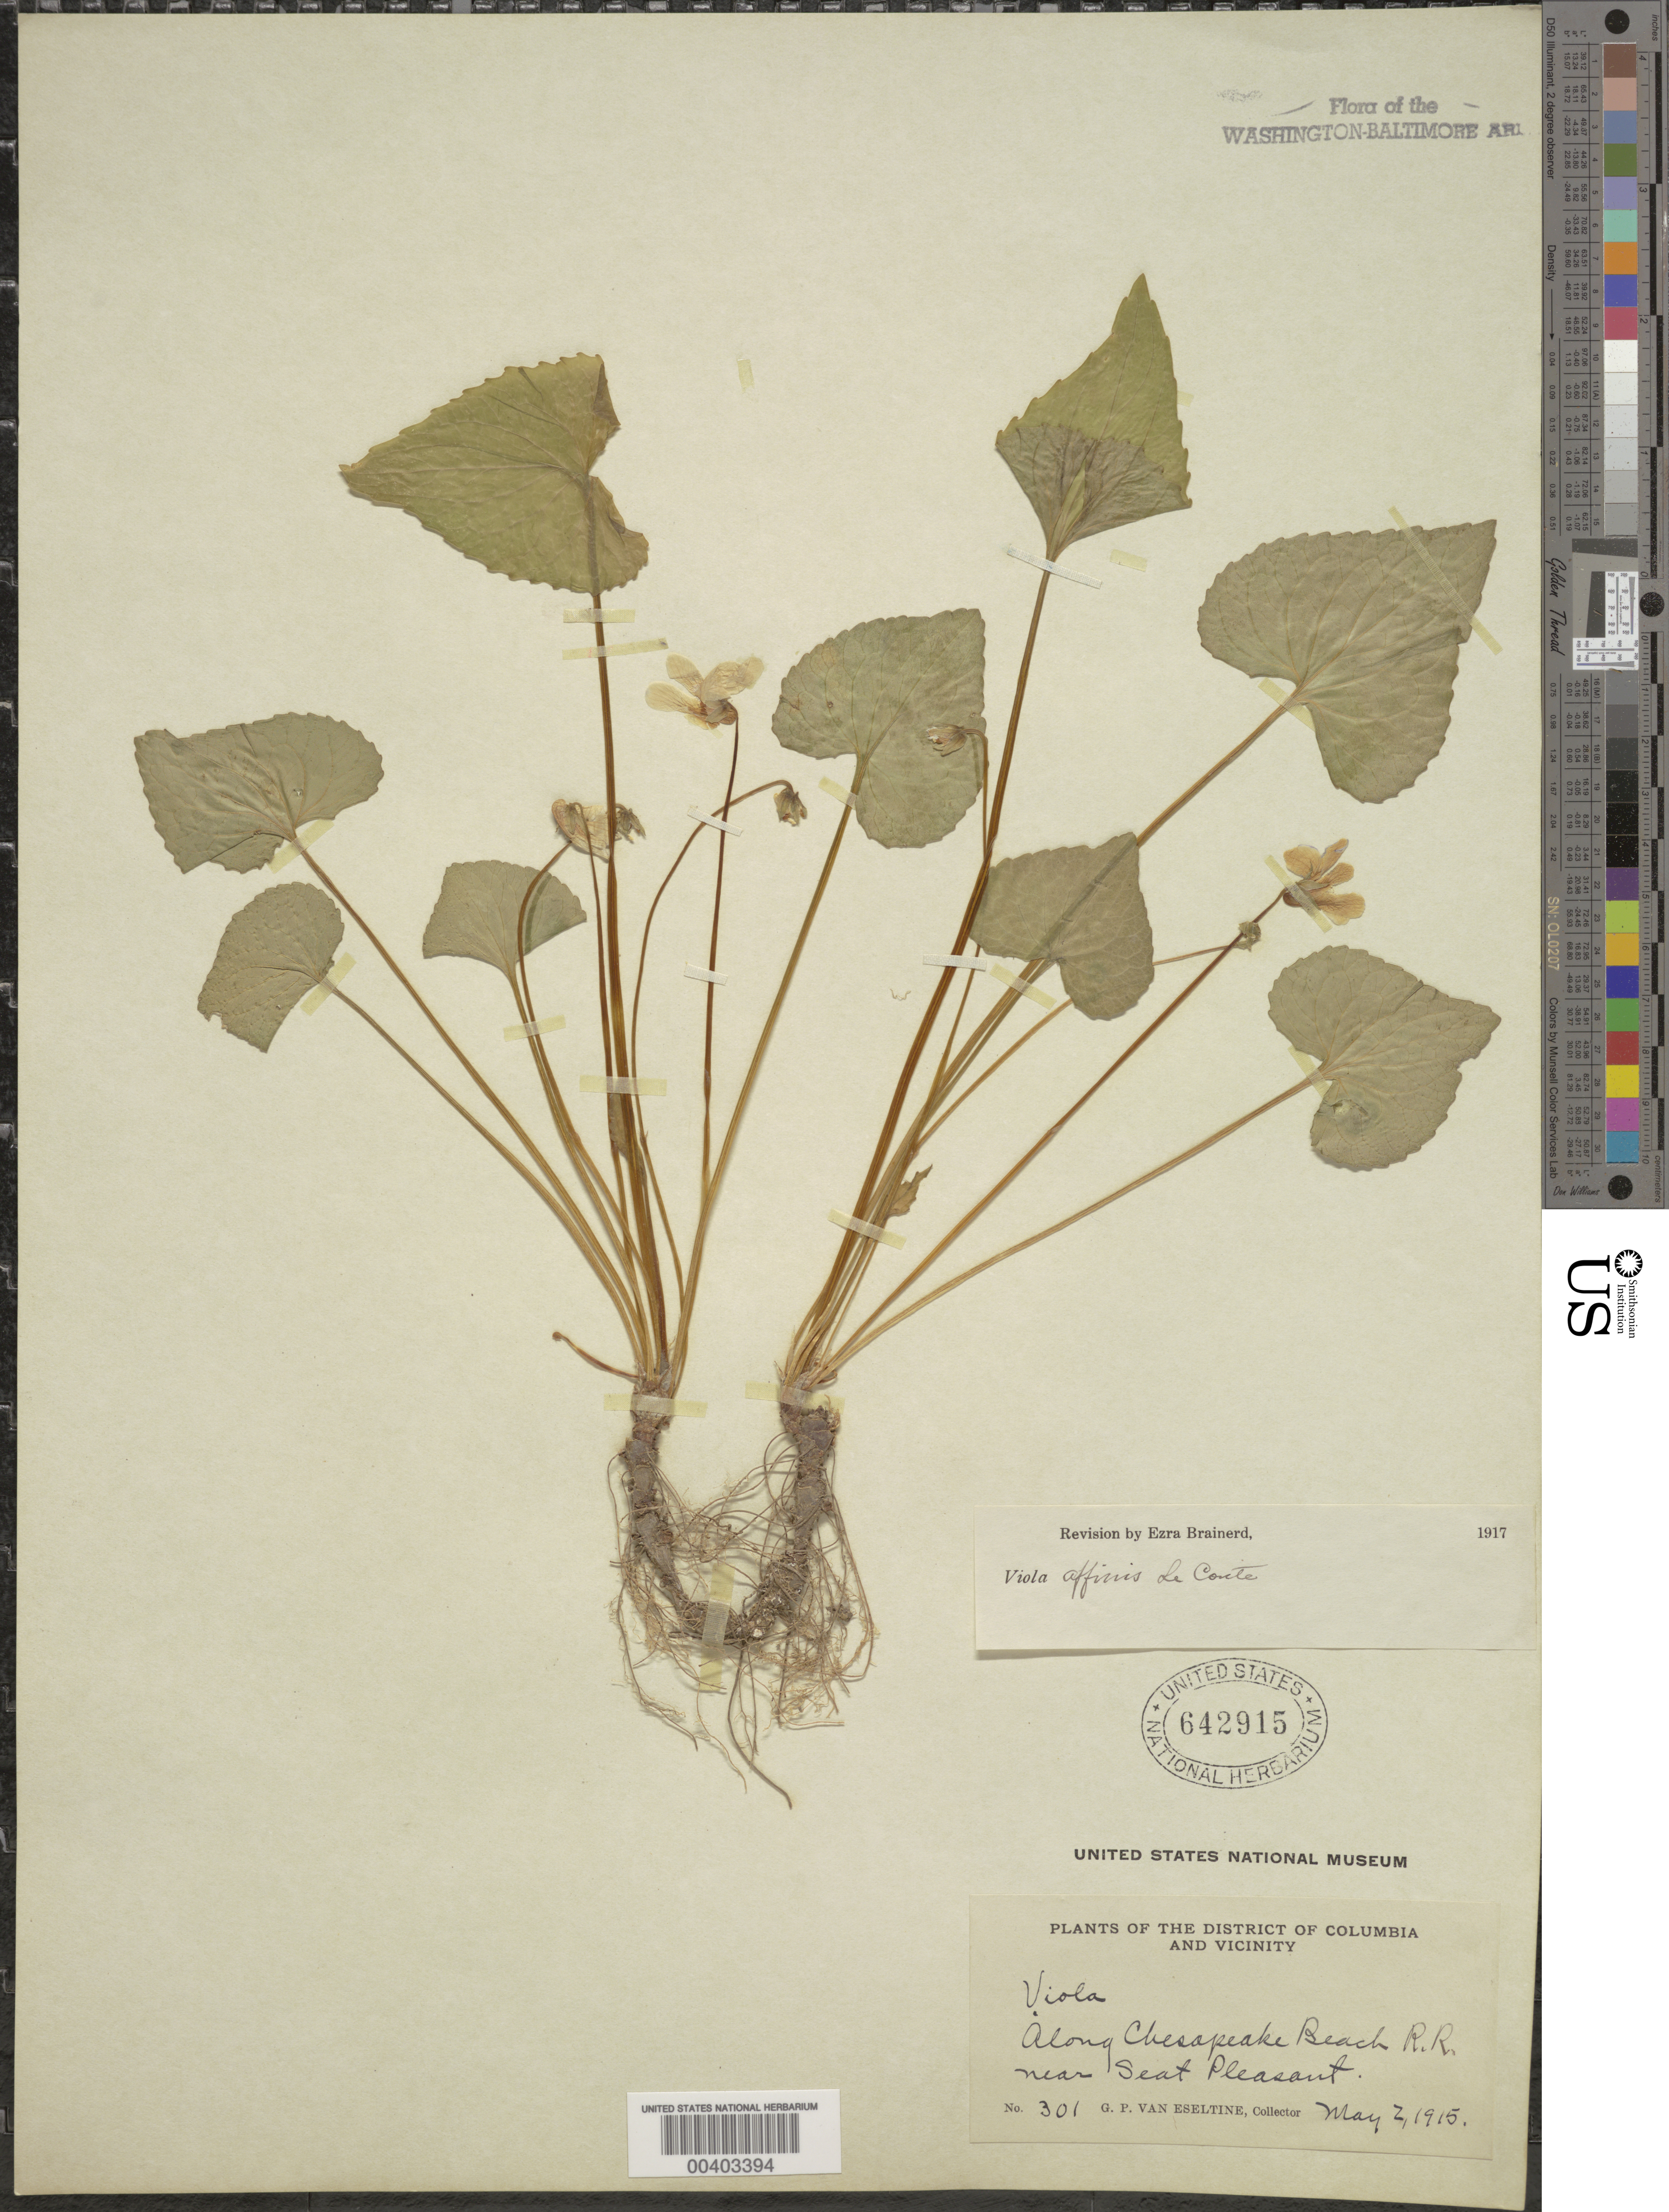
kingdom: Plantae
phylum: Tracheophyta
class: Magnoliopsida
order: Malpighiales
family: Violaceae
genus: Viola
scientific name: Viola sororia var. affinis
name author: (LeConte) McKinney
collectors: G. P. Van Eseltine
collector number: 301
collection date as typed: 02 May 1915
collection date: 1915-05-02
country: United States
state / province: Maryland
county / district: Prince George's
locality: Chesapeake Beach RR near Seat Pleasant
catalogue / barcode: US 642915